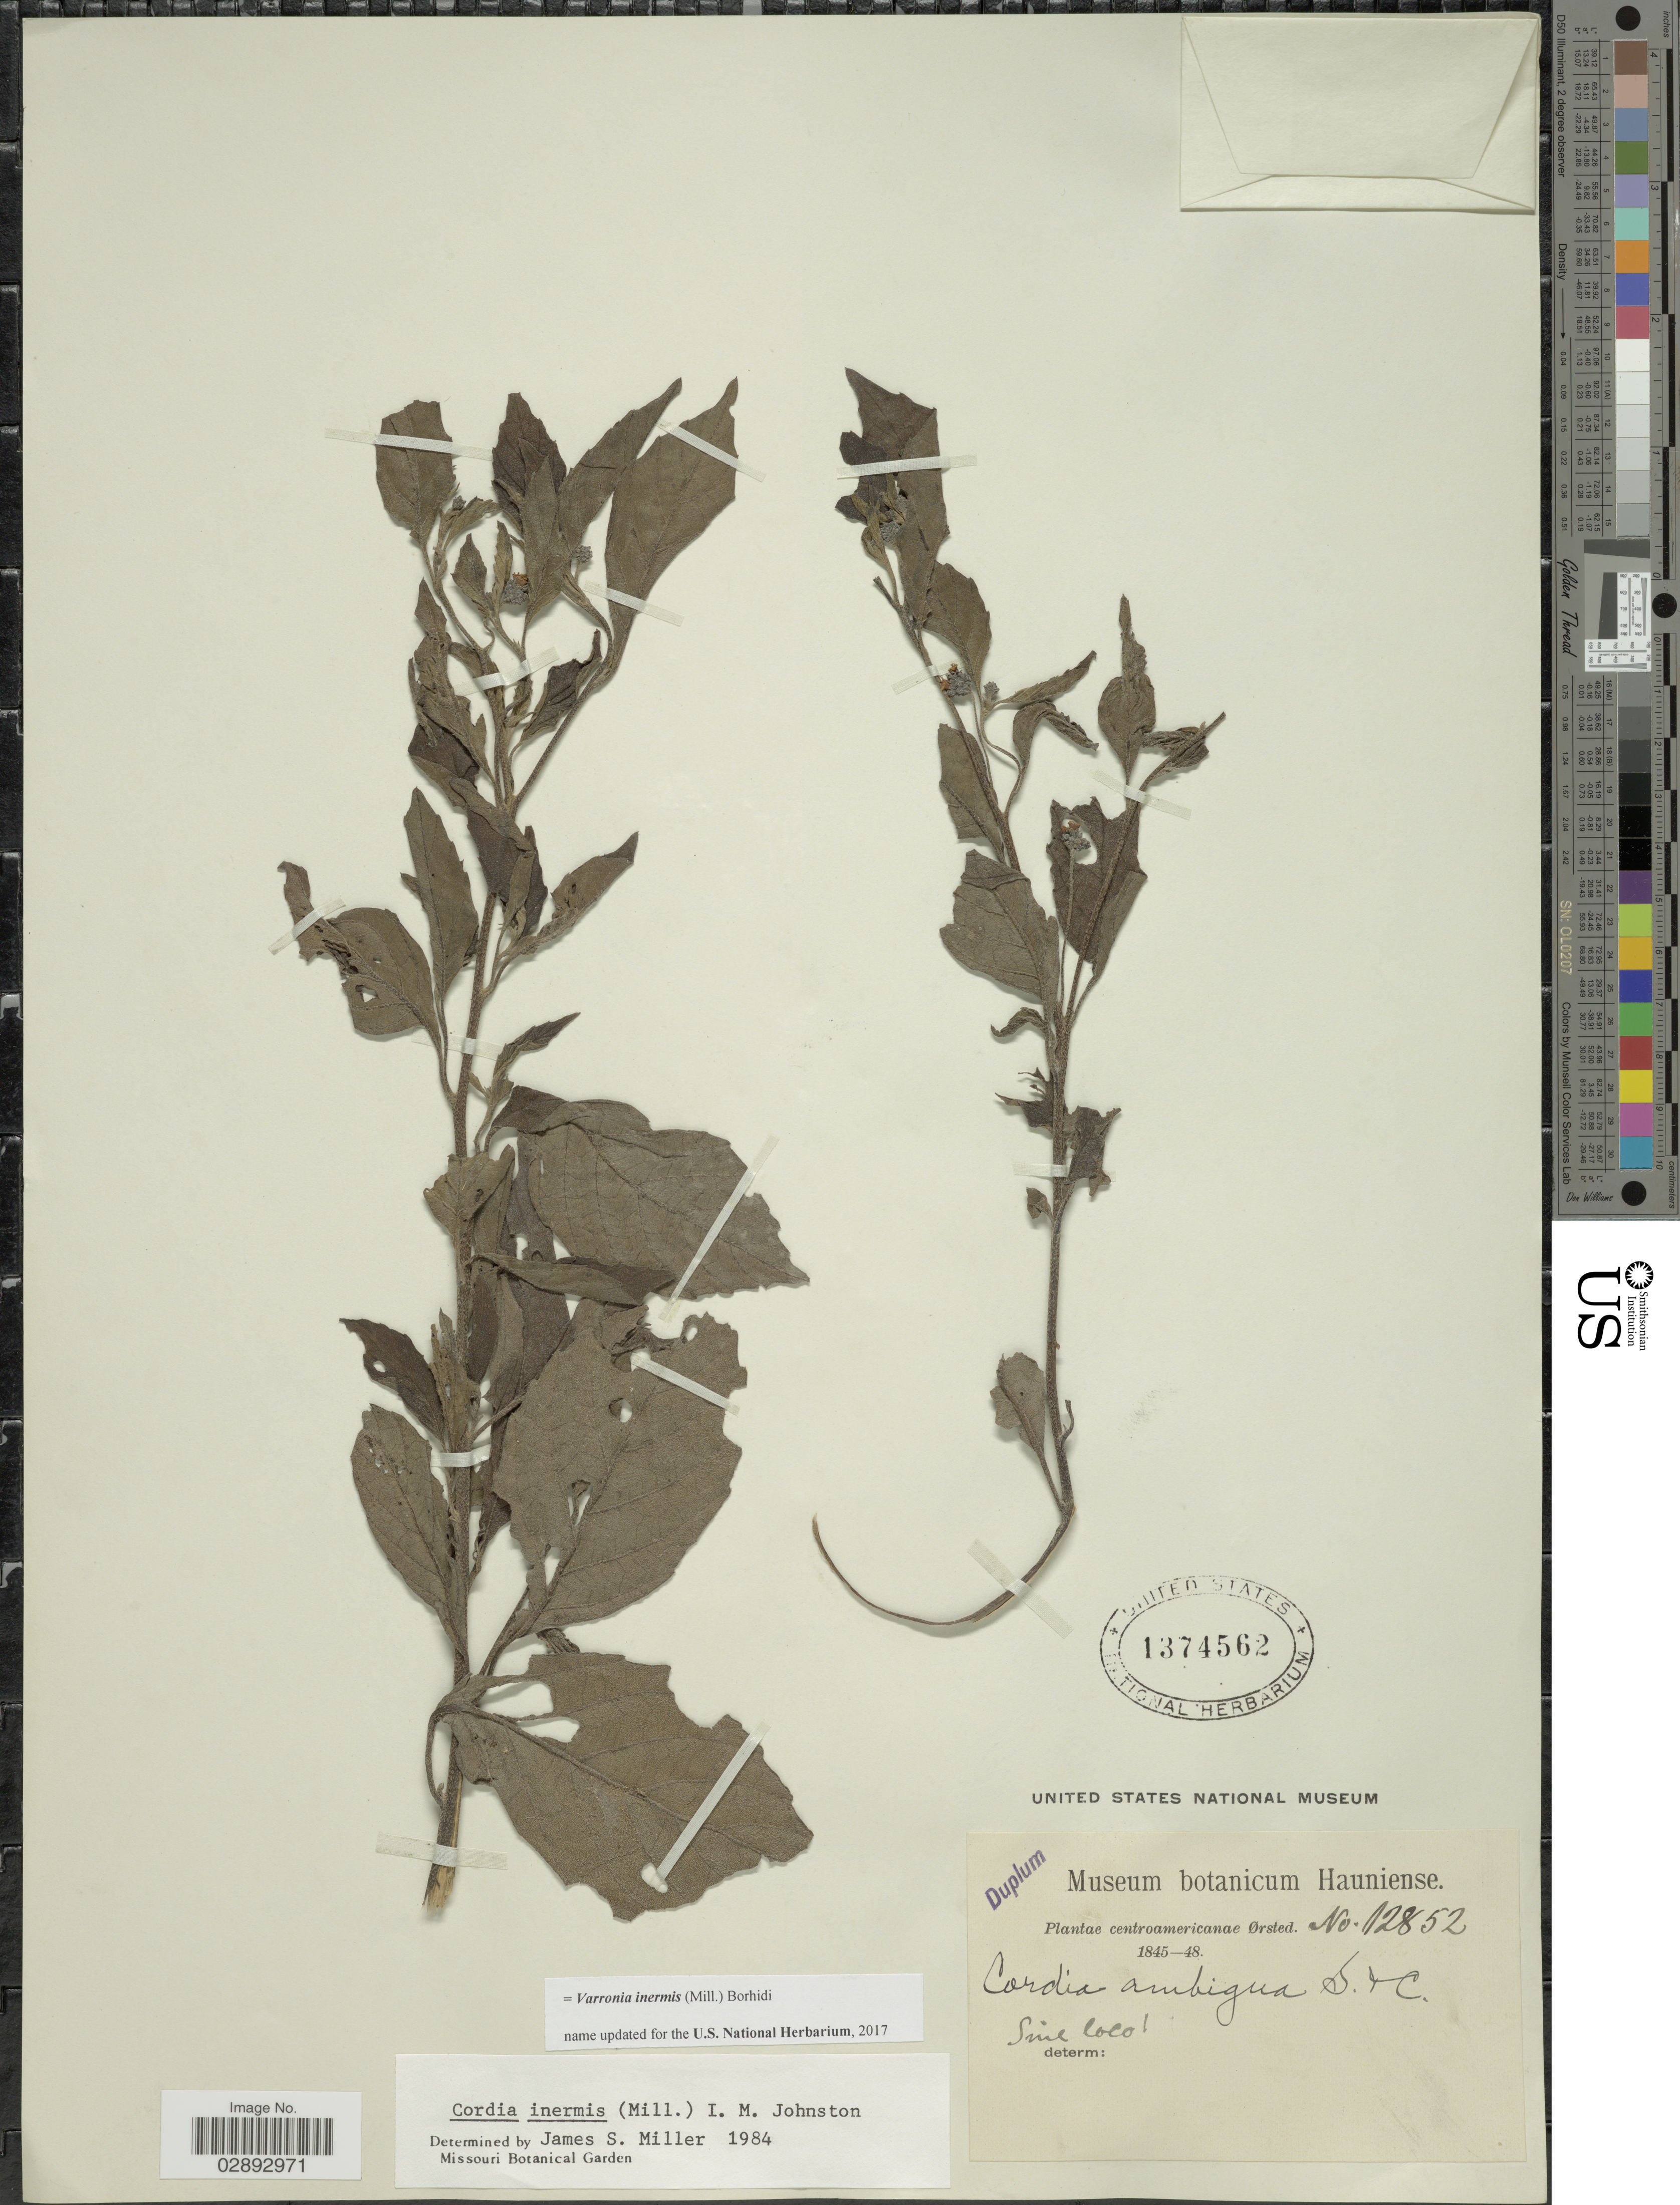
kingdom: Plantae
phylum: Tracheophyta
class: Magnoliopsida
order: Boraginales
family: Cordiaceae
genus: Varronia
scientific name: Varronia inermis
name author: (Mill.) Borhidi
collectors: Ørsted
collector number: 12852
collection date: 1845/1848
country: Mexico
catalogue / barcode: US 1374562